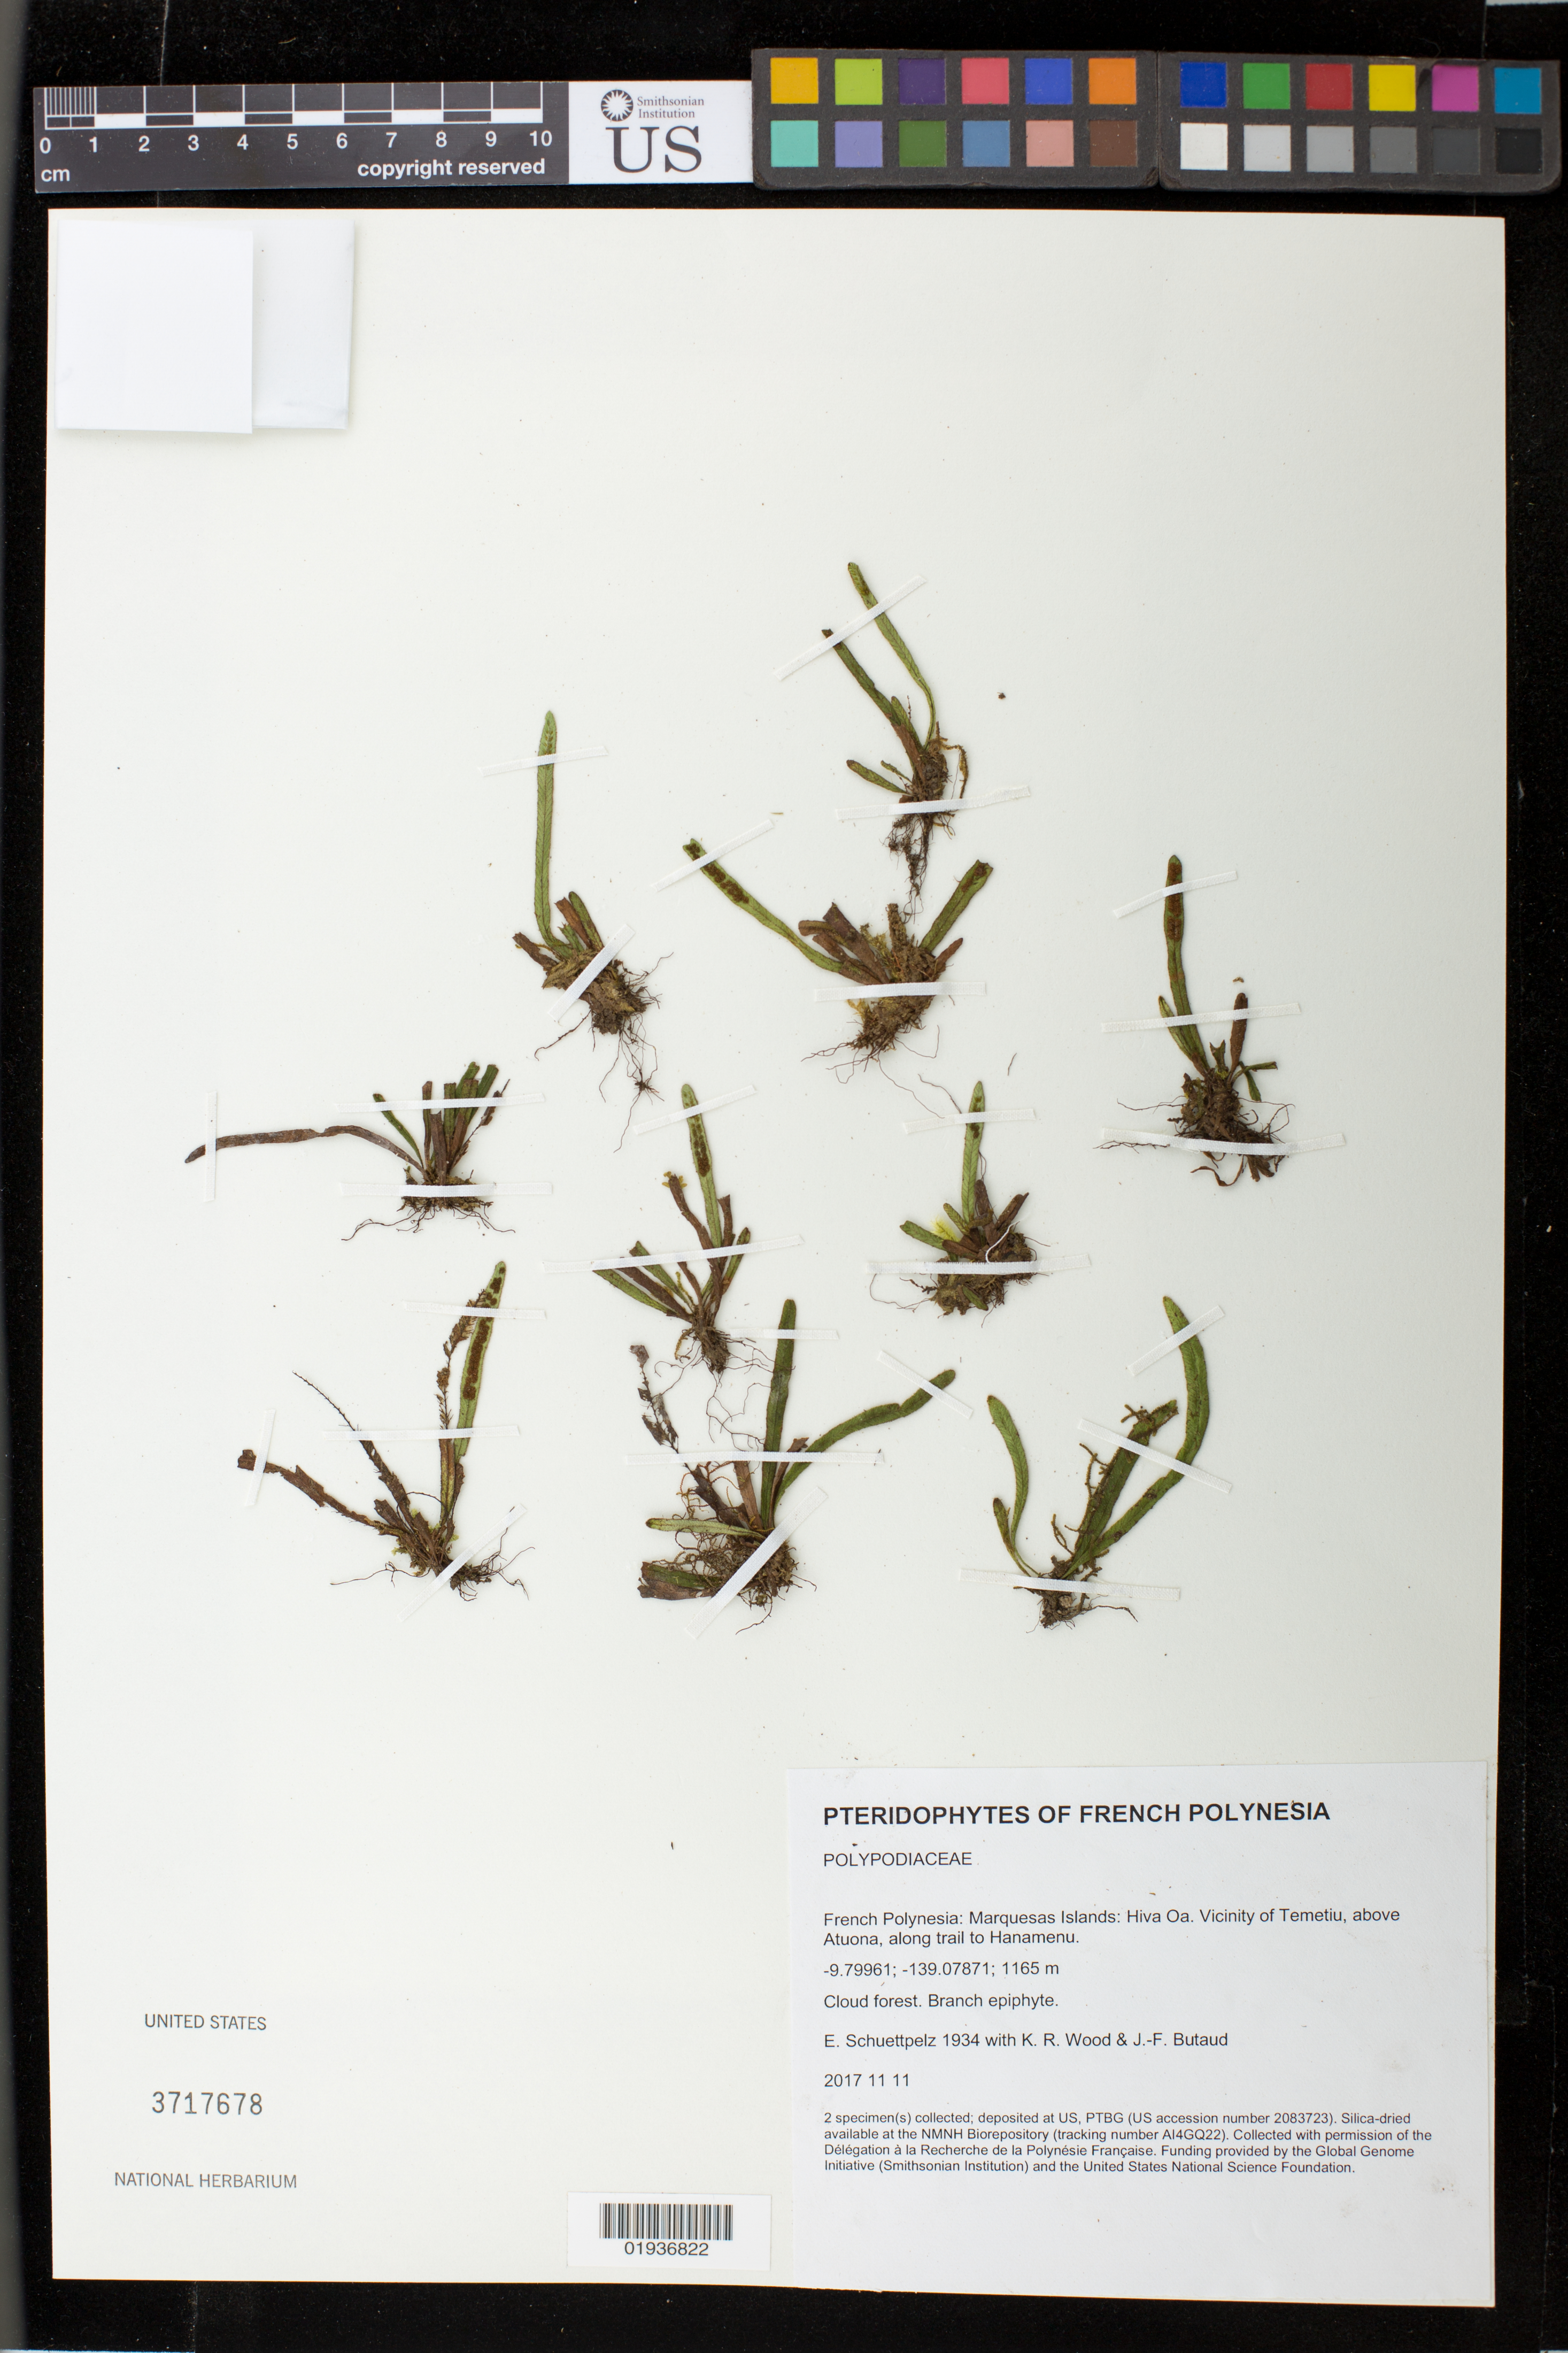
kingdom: Plantae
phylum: Tracheophyta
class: Polypodiopsida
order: Polypodiales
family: Polypodiaceae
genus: Archigrammitis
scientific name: Archigrammitis marquesensis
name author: (Parris) Parris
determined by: Schuettpelz, E., (US), Smithsonian Institution - National Museum of Natural History (UNITED STATES)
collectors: E. Schuettpelz, K. R. Wood & J. -F. Butaud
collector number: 1934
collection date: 2017-11-11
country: French Polynesia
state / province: Marquesas Islands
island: Hiva Oa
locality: Vicinity of Temetiu, above Atuona, along trail to Hanamenu.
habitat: Cloud forest.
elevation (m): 1165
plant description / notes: Collected with permission of the Délégation à la Recherche de la Polynésie Française. Funding provided by the Global Genome Initiative (Smithsonian Institution) and the United States National Science Foundation. Silica dried tissue stored at AI4GQ22 in the NMNH Biorepository, Smithsonian Institution.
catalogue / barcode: US 3717678